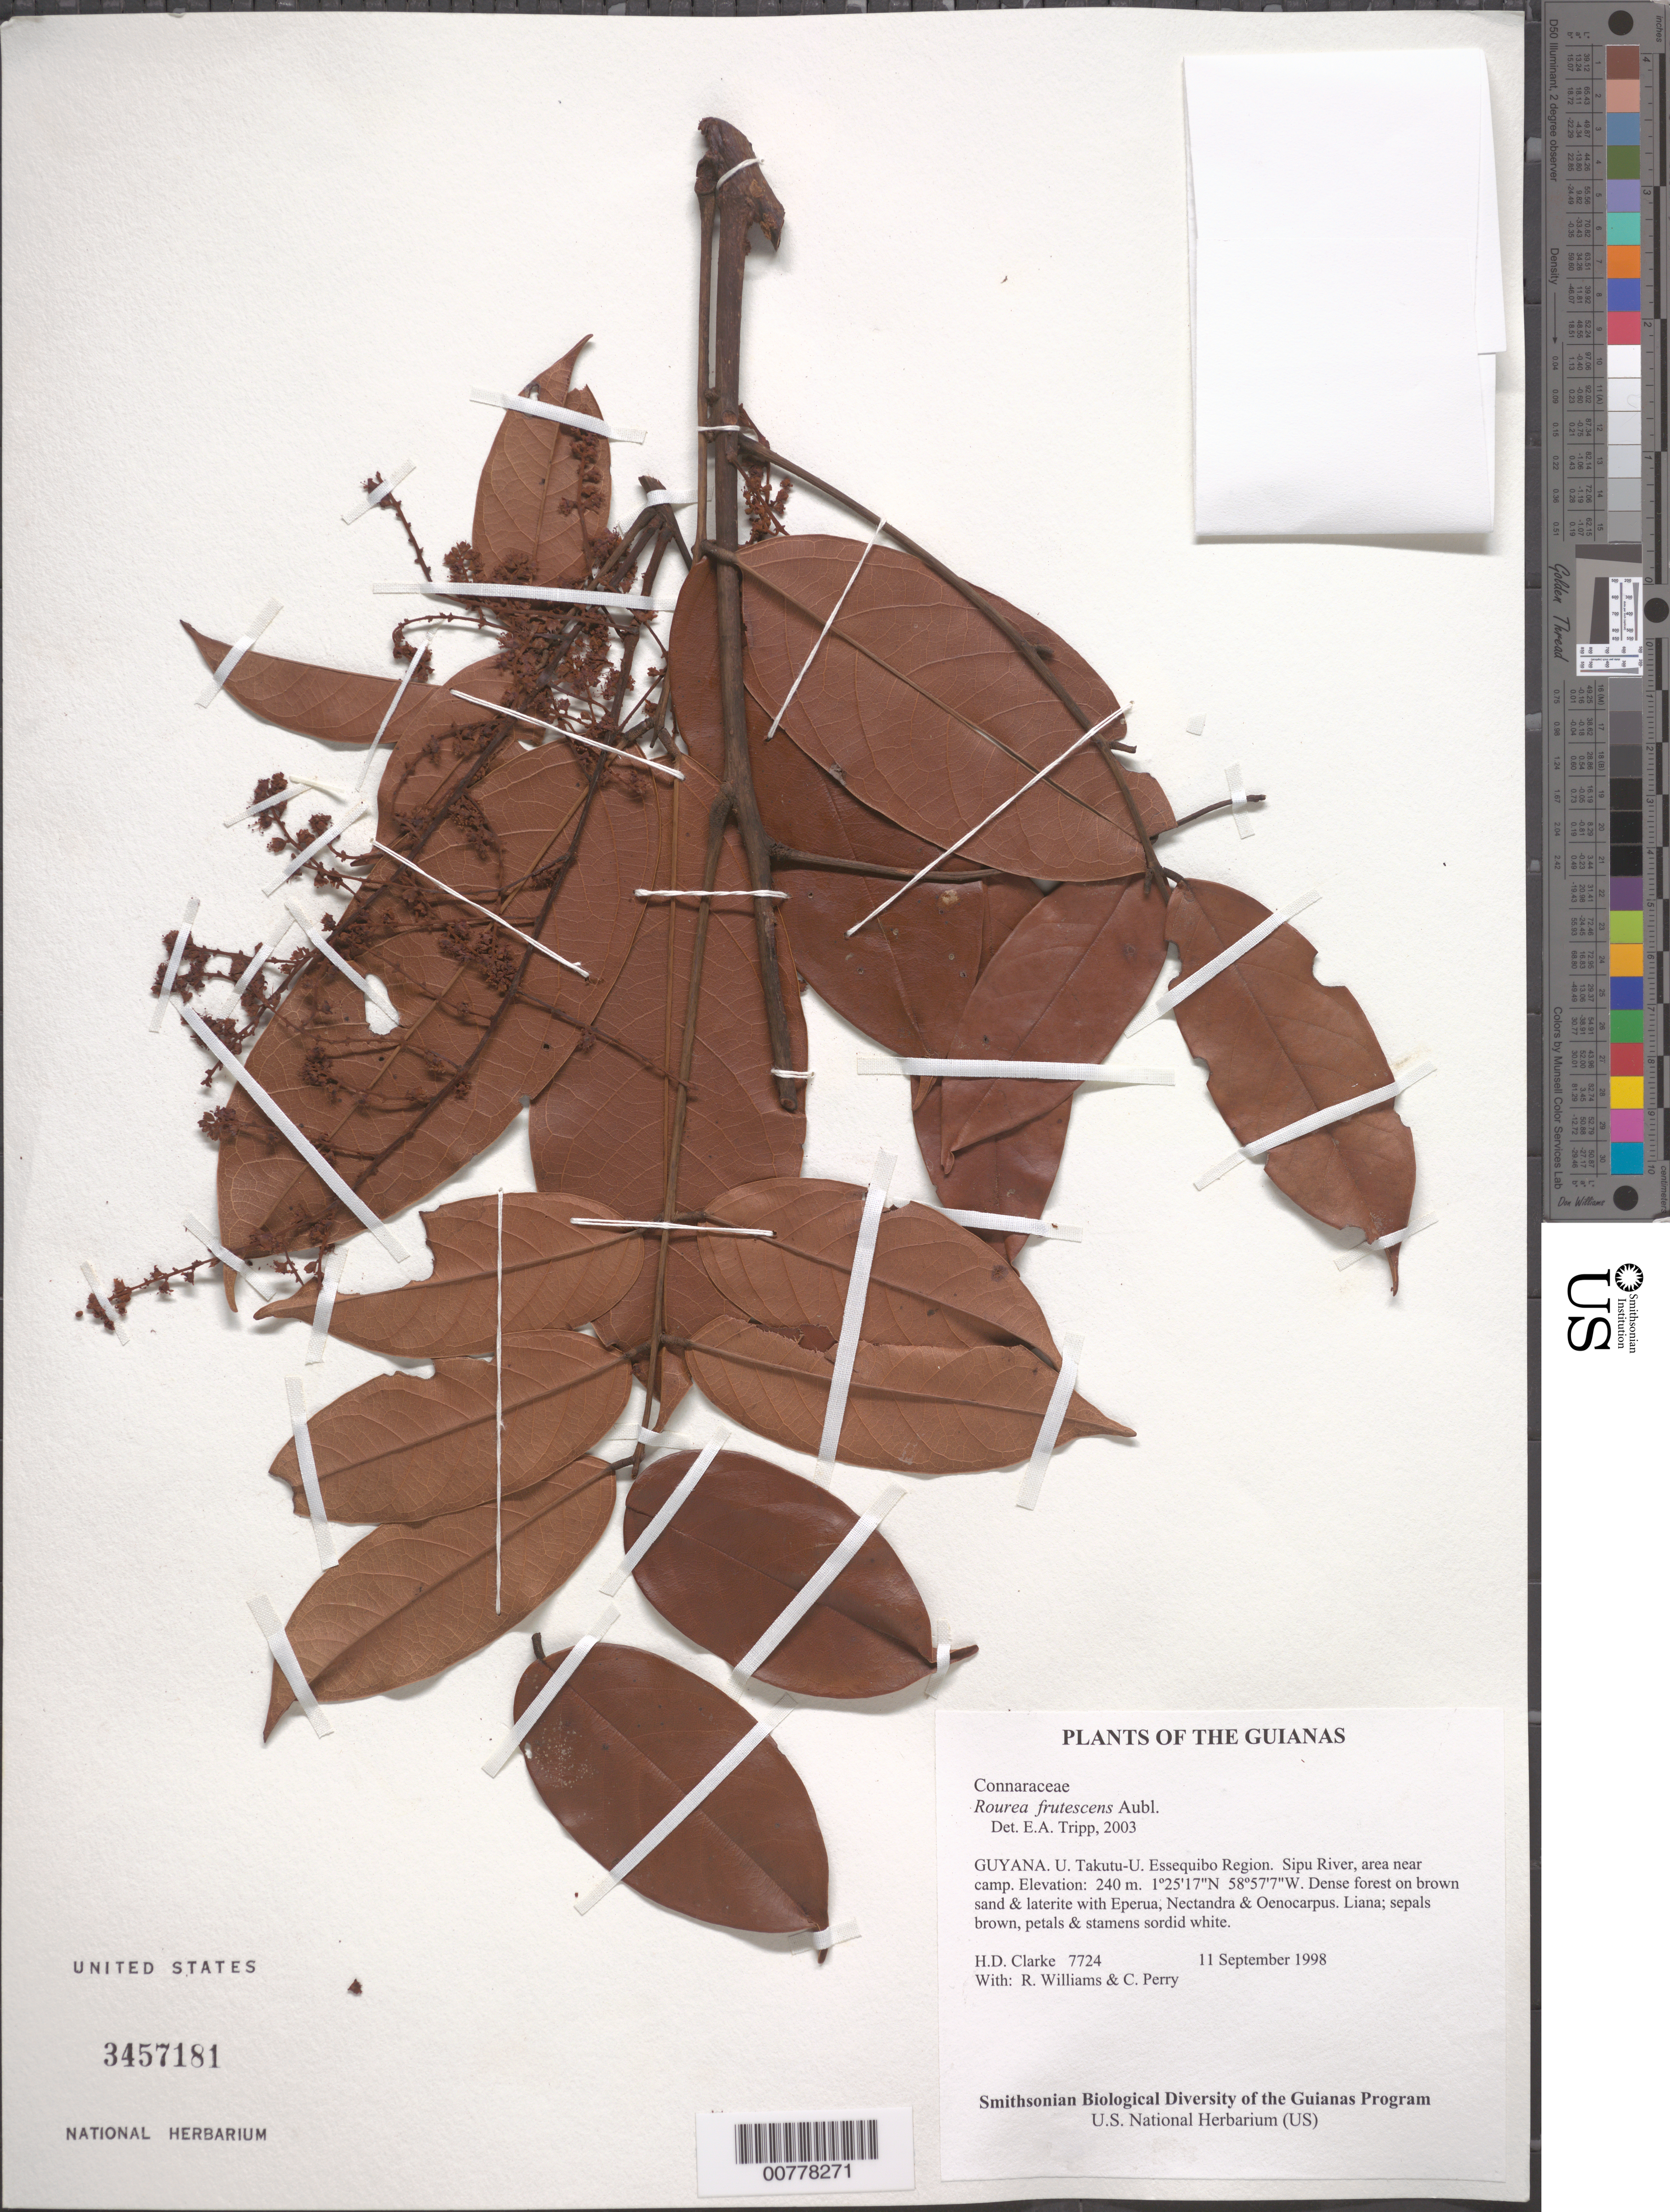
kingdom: Plantae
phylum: Tracheophyta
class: Magnoliopsida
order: Oxalidales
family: Connaraceae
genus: Rourea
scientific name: Rourea frutescens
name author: Aubl.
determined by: Tripp, Erin A.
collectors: H. D. Clarke, R. Williams & C. Perry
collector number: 7724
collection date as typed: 11 September 1998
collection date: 1998-09-11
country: Guyana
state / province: U. Takutu-U. Essequibo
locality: Sipu River, area near camp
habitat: Dense forest on brown sand & laterite with Eperua, Nectandra & Oenocarpus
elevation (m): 240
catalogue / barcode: US 3457181